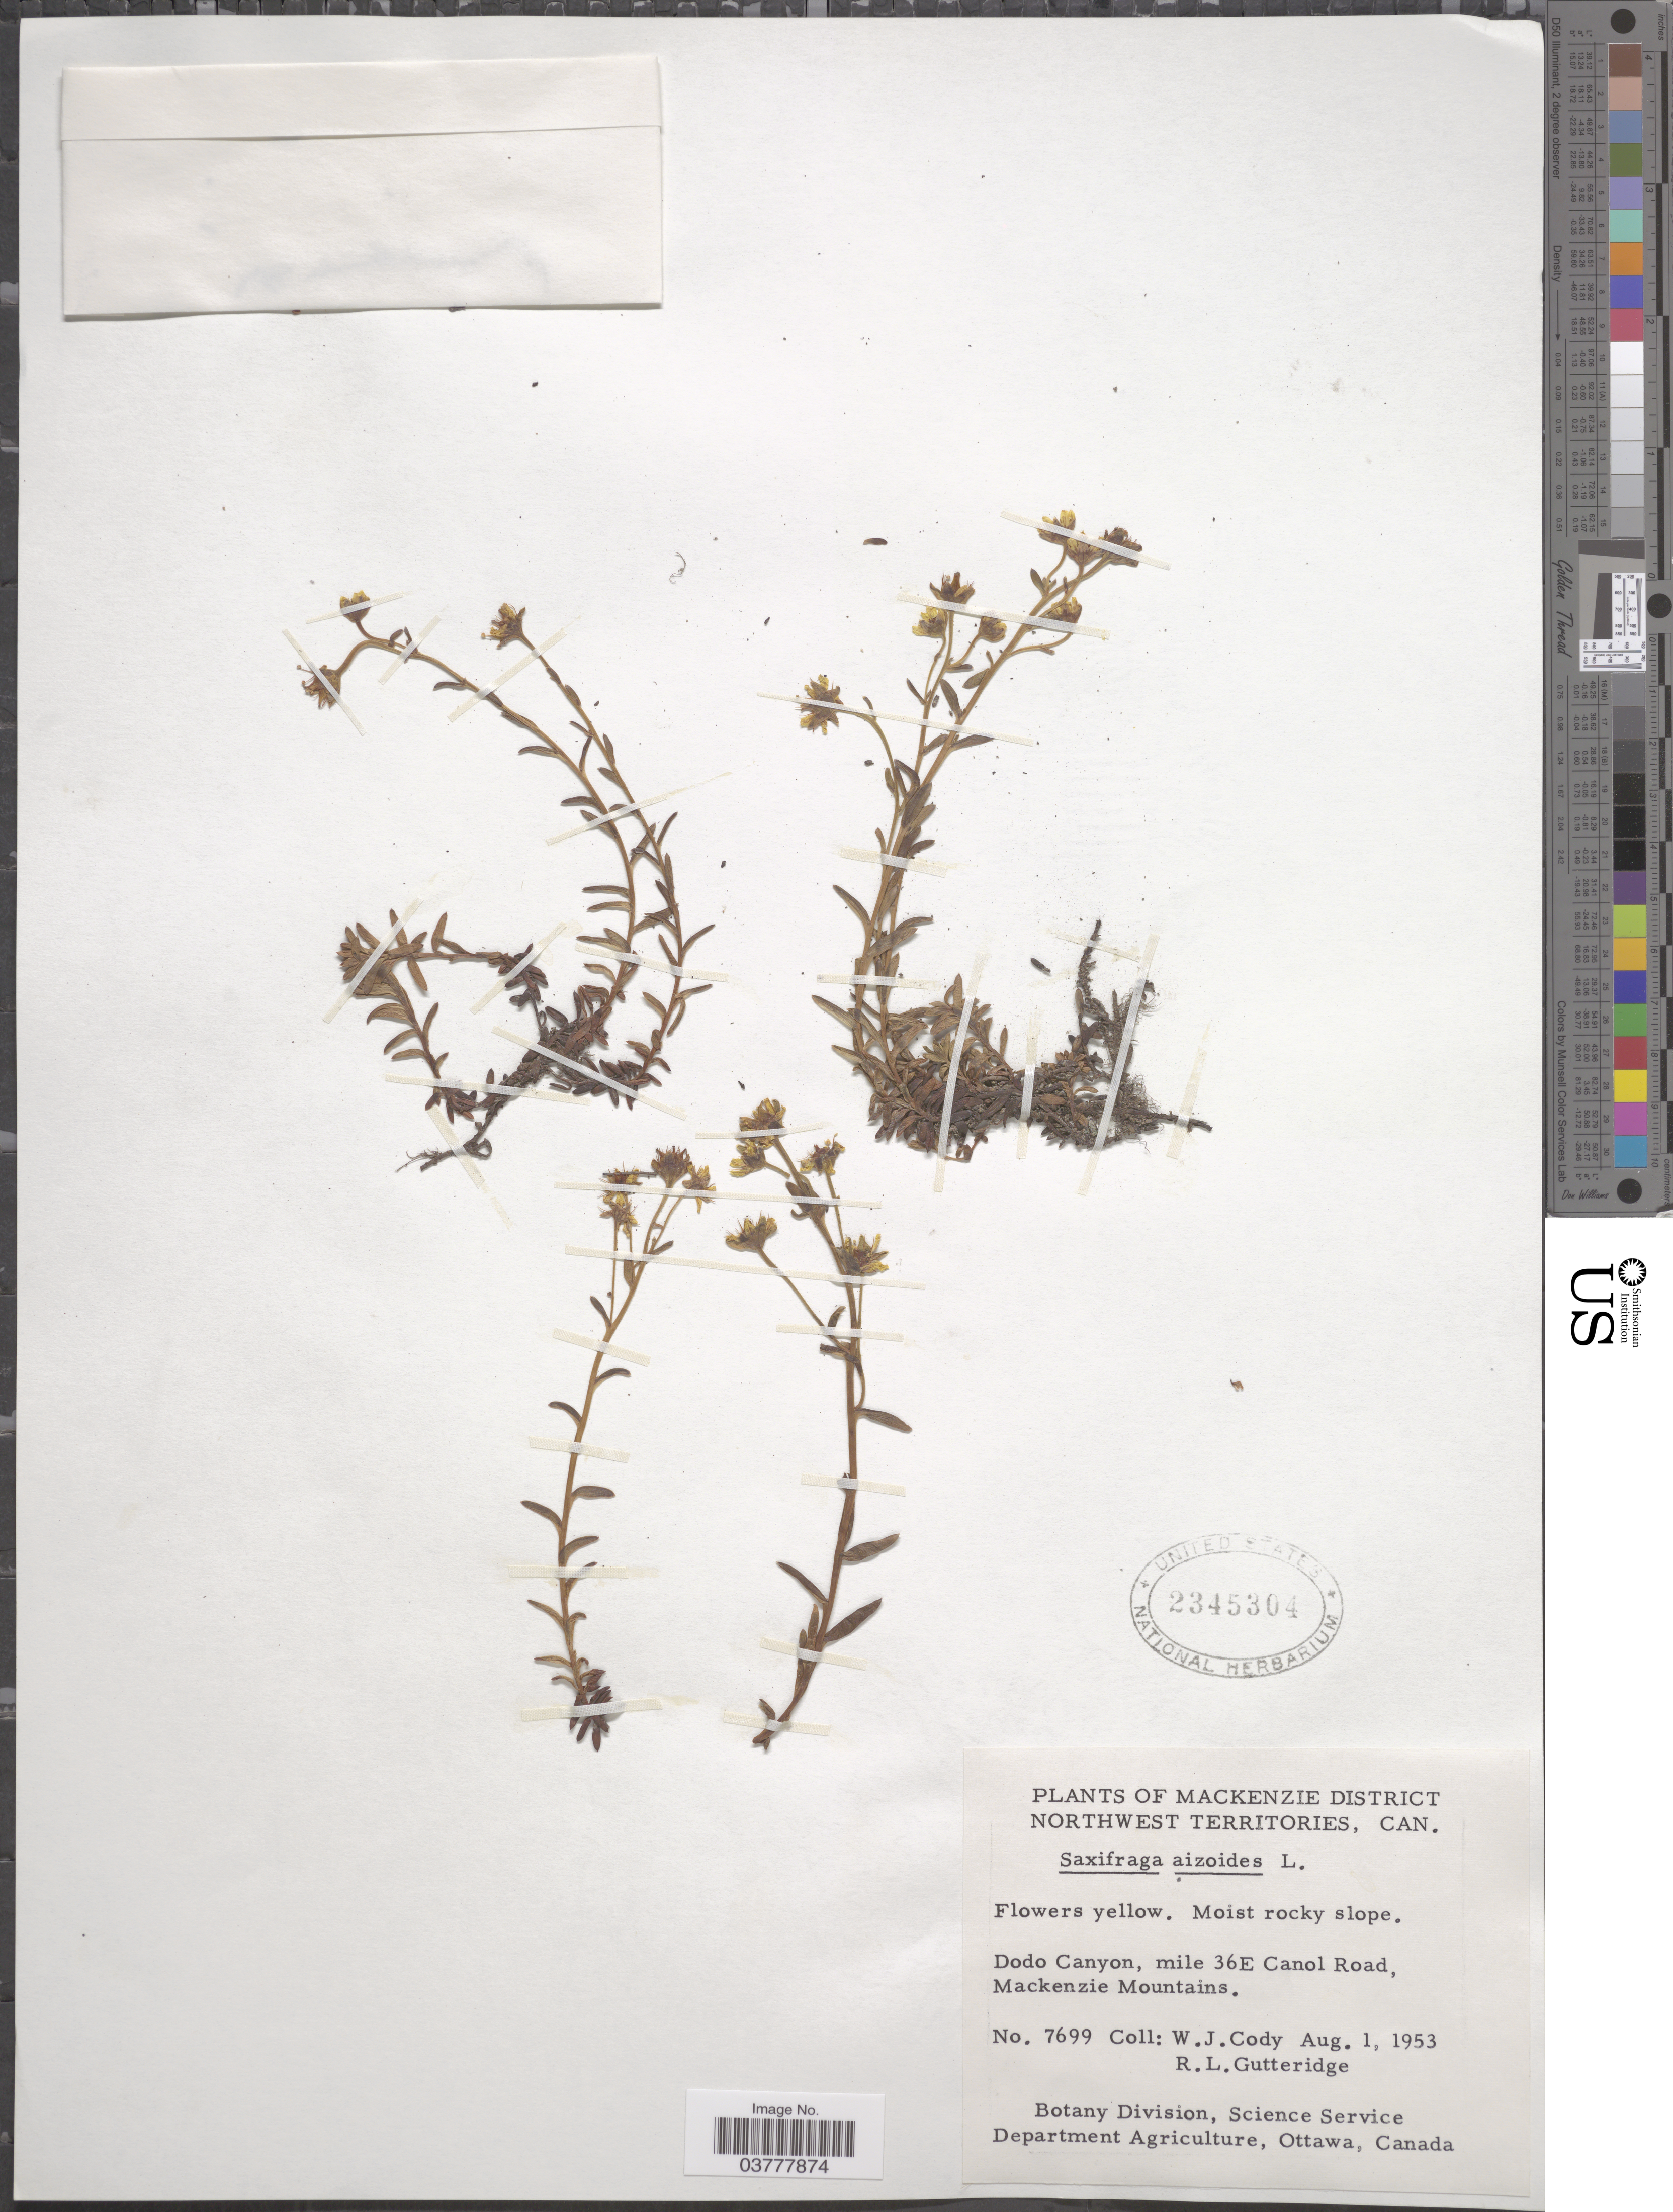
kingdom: Plantae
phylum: Tracheophyta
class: Magnoliopsida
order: Saxifragales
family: Saxifragaceae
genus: Saxifraga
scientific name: Saxifraga aizoides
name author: L.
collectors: W. Cody & R. Gutteridge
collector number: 7699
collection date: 1953-08-01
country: Canada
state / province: Northwest Territories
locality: Mackenzie District, Dodo Canyon, mile 36E Canol Road, Mackenzie Mountains.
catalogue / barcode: US 2345304